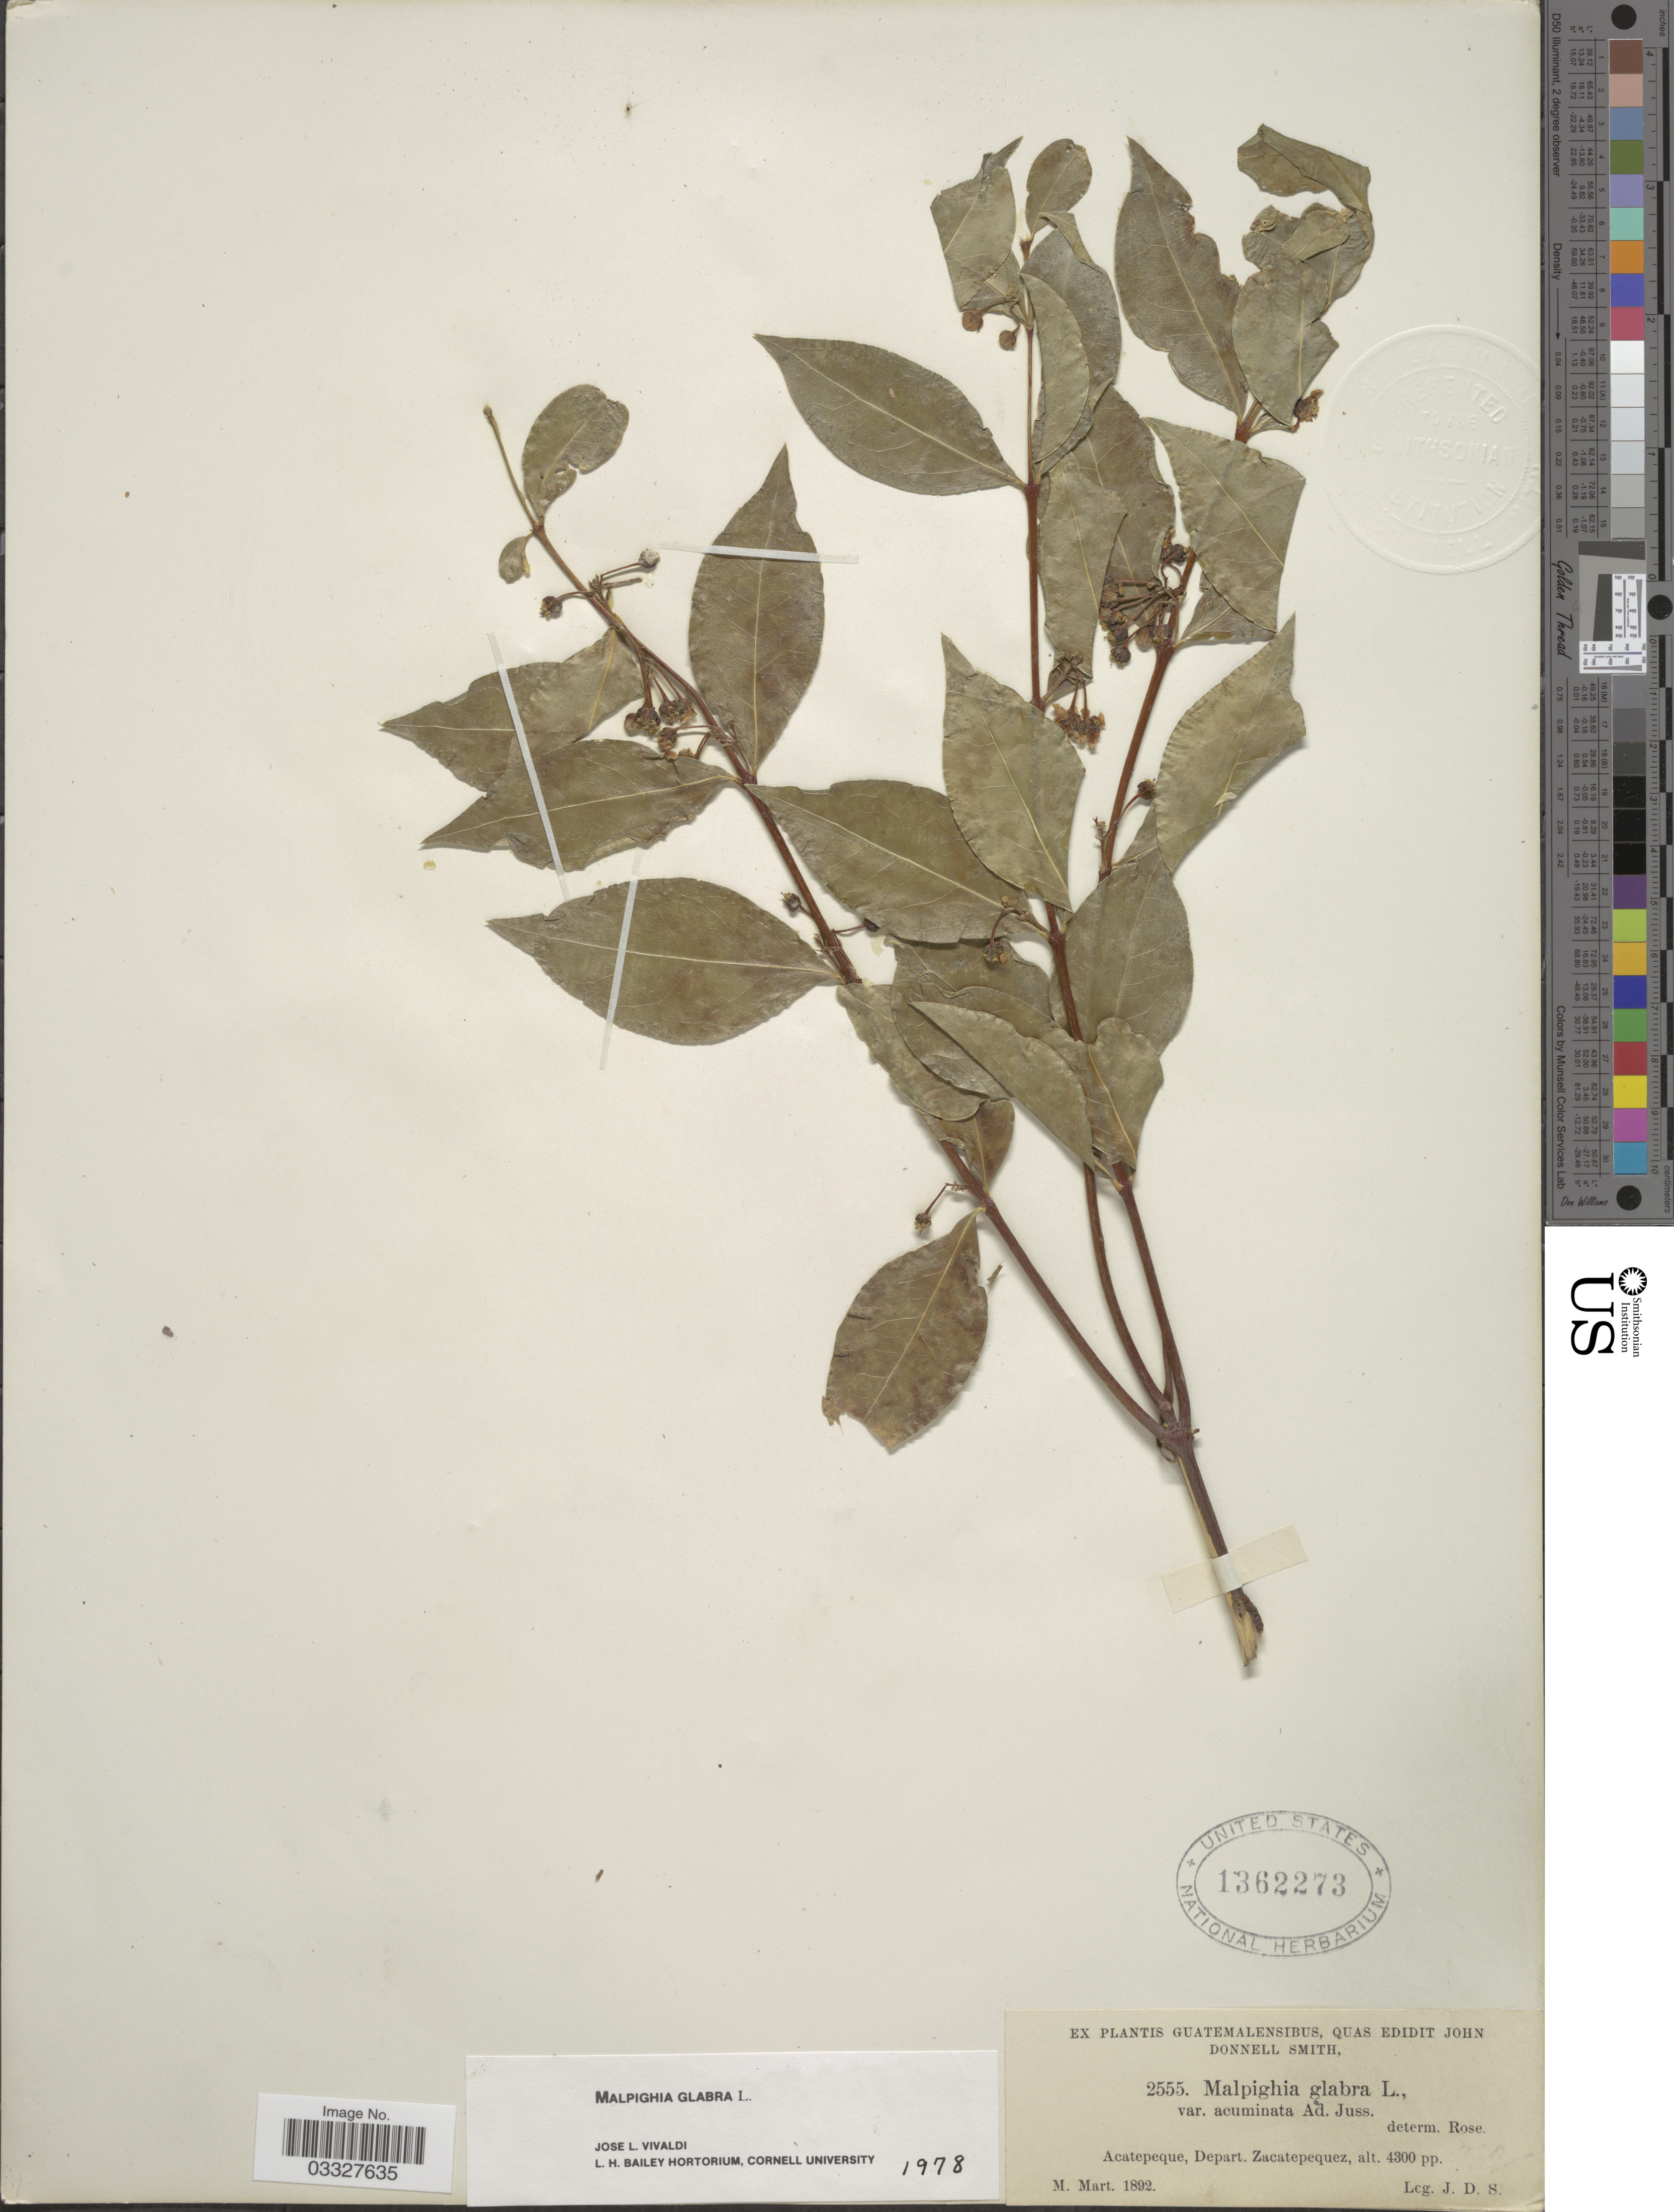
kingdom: Plantae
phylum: Tracheophyta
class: Magnoliopsida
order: Malpighiales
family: Malpighiaceae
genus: Malpighia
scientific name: Malpighia glabra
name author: L.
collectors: J. Donnell Smith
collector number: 2555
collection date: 1892-03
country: Guatemala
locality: Acatepeque, Depart. Zacatepequez.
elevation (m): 1311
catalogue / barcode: US 1362273